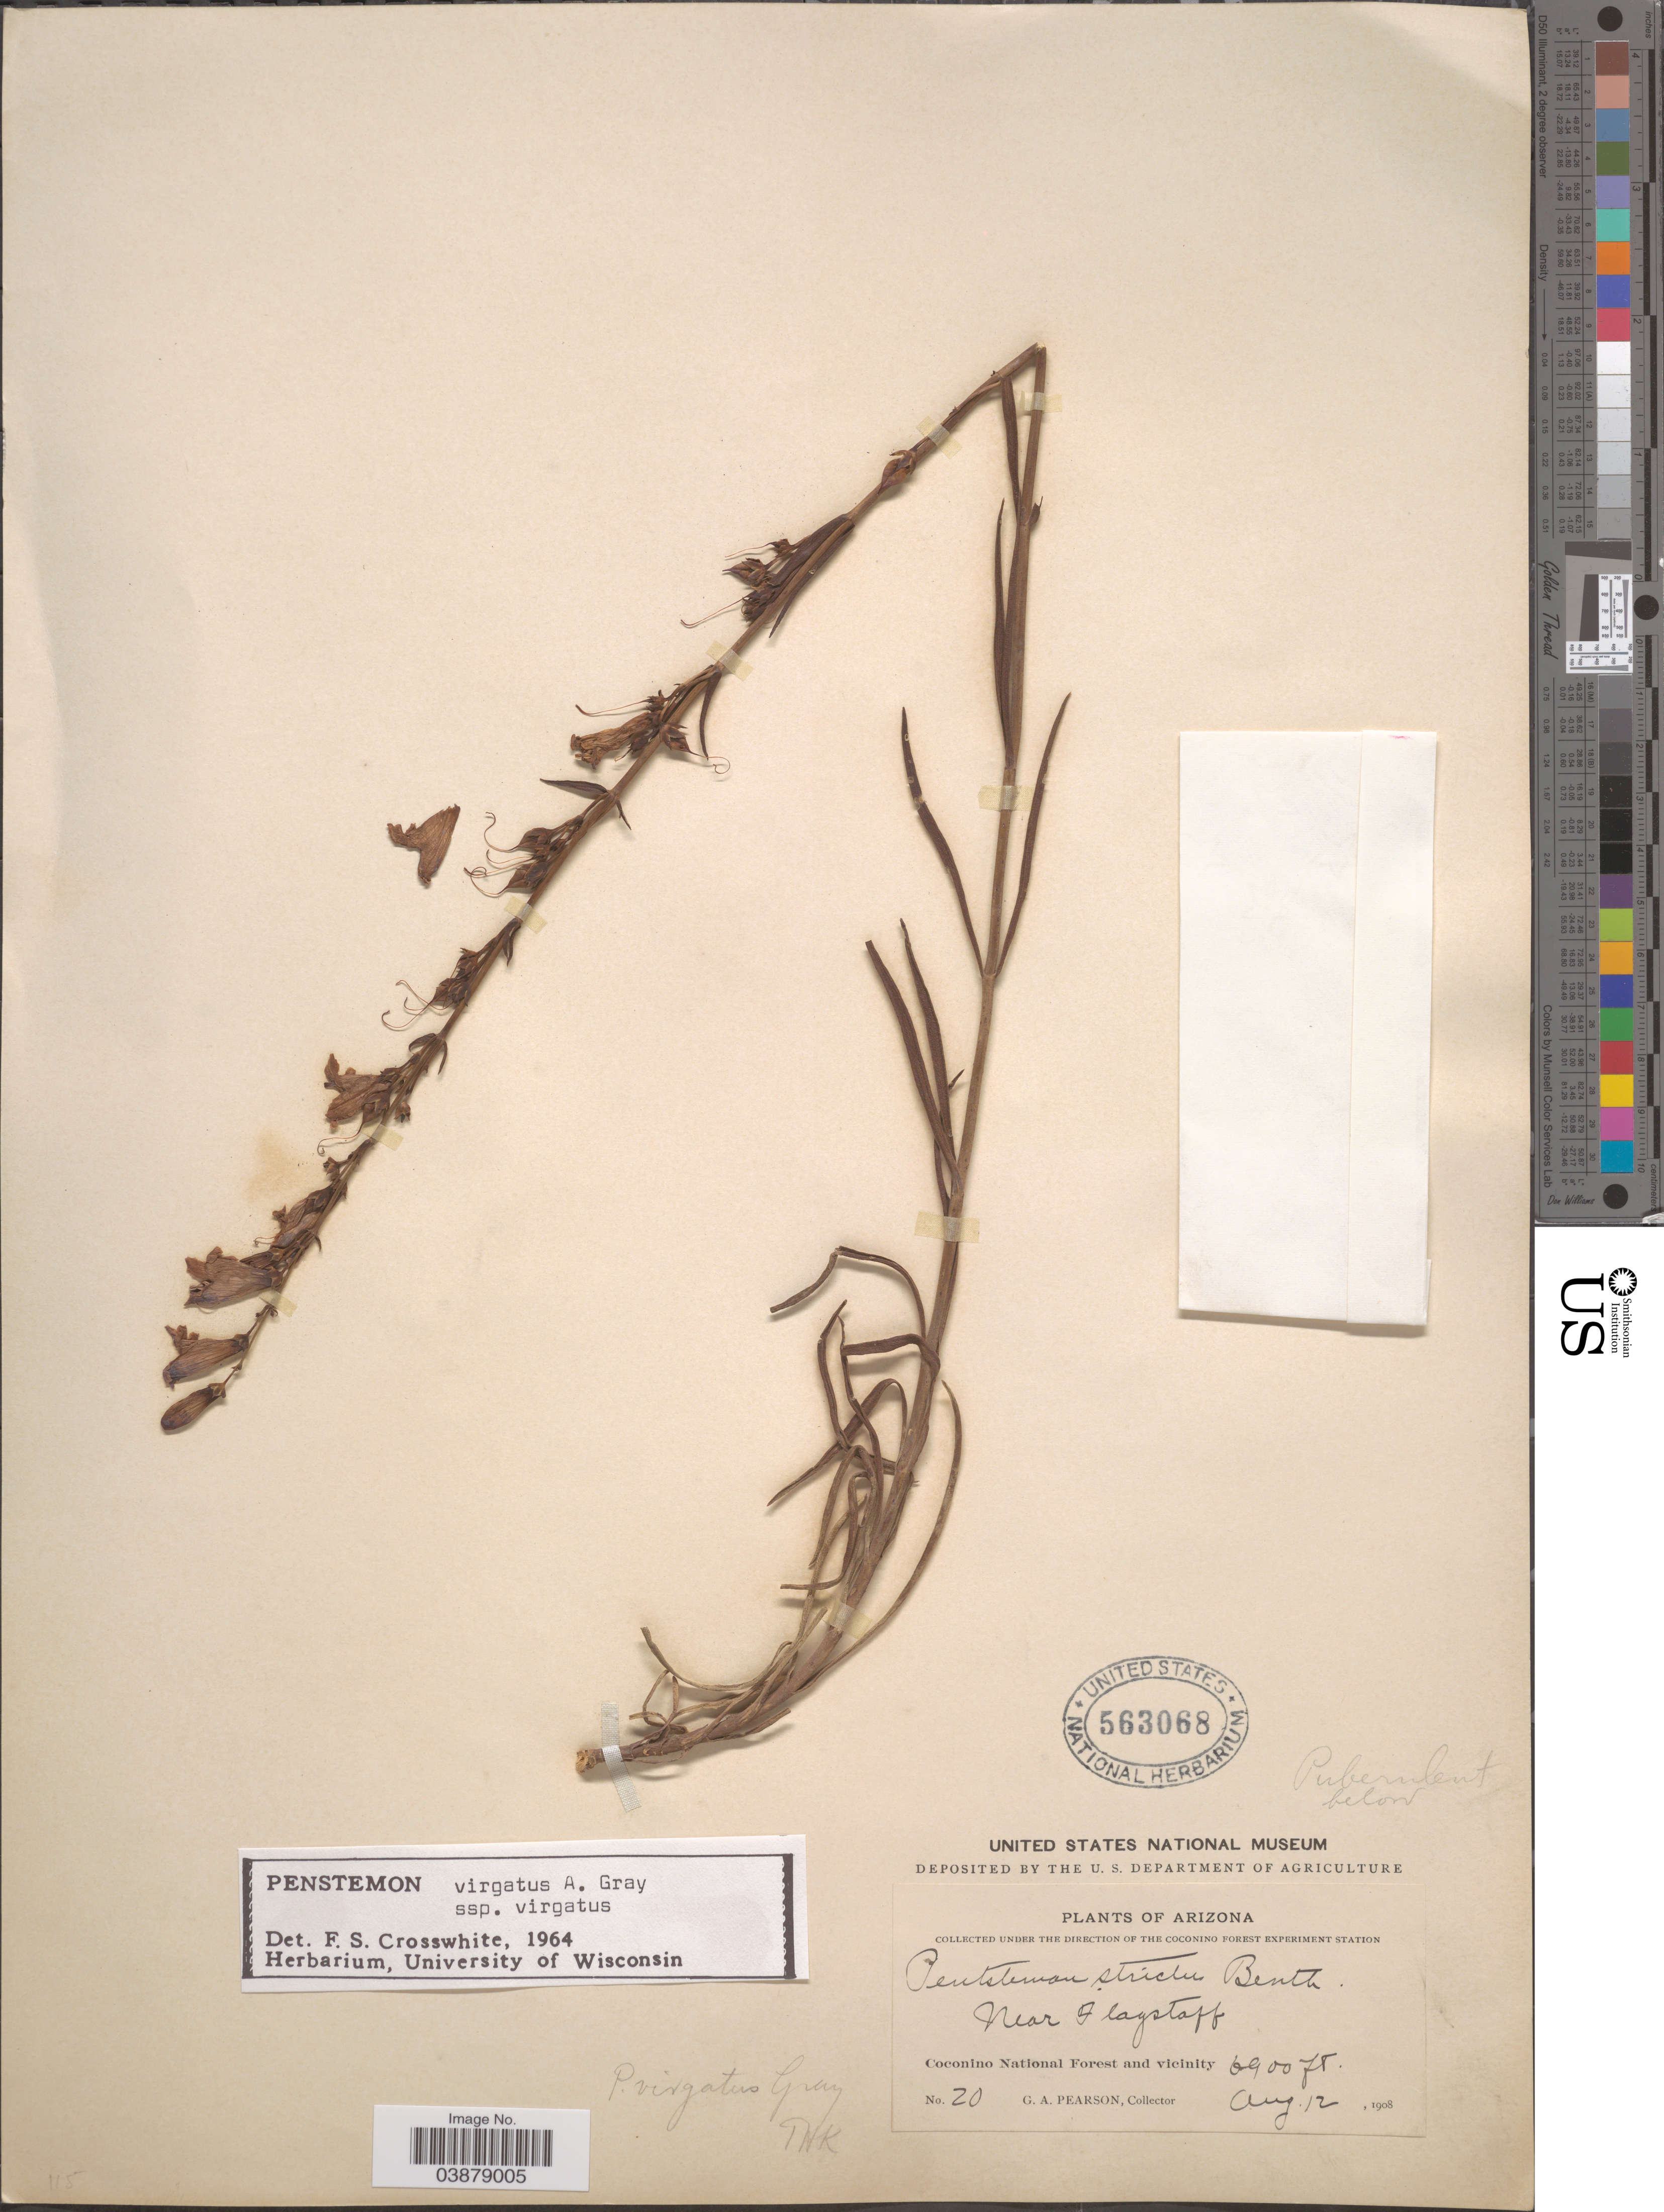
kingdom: Plantae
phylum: Tracheophyta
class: Magnoliopsida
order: Lamiales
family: Plantaginaceae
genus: Penstemon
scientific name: Penstemon virgatus subsp. virgatus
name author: A. Gray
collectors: G. Pearson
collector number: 20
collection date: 1908-08-12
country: United States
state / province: Arizona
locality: Near Flagstaff. Coconino National Forest and vicinity.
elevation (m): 2103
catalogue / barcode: US 563068